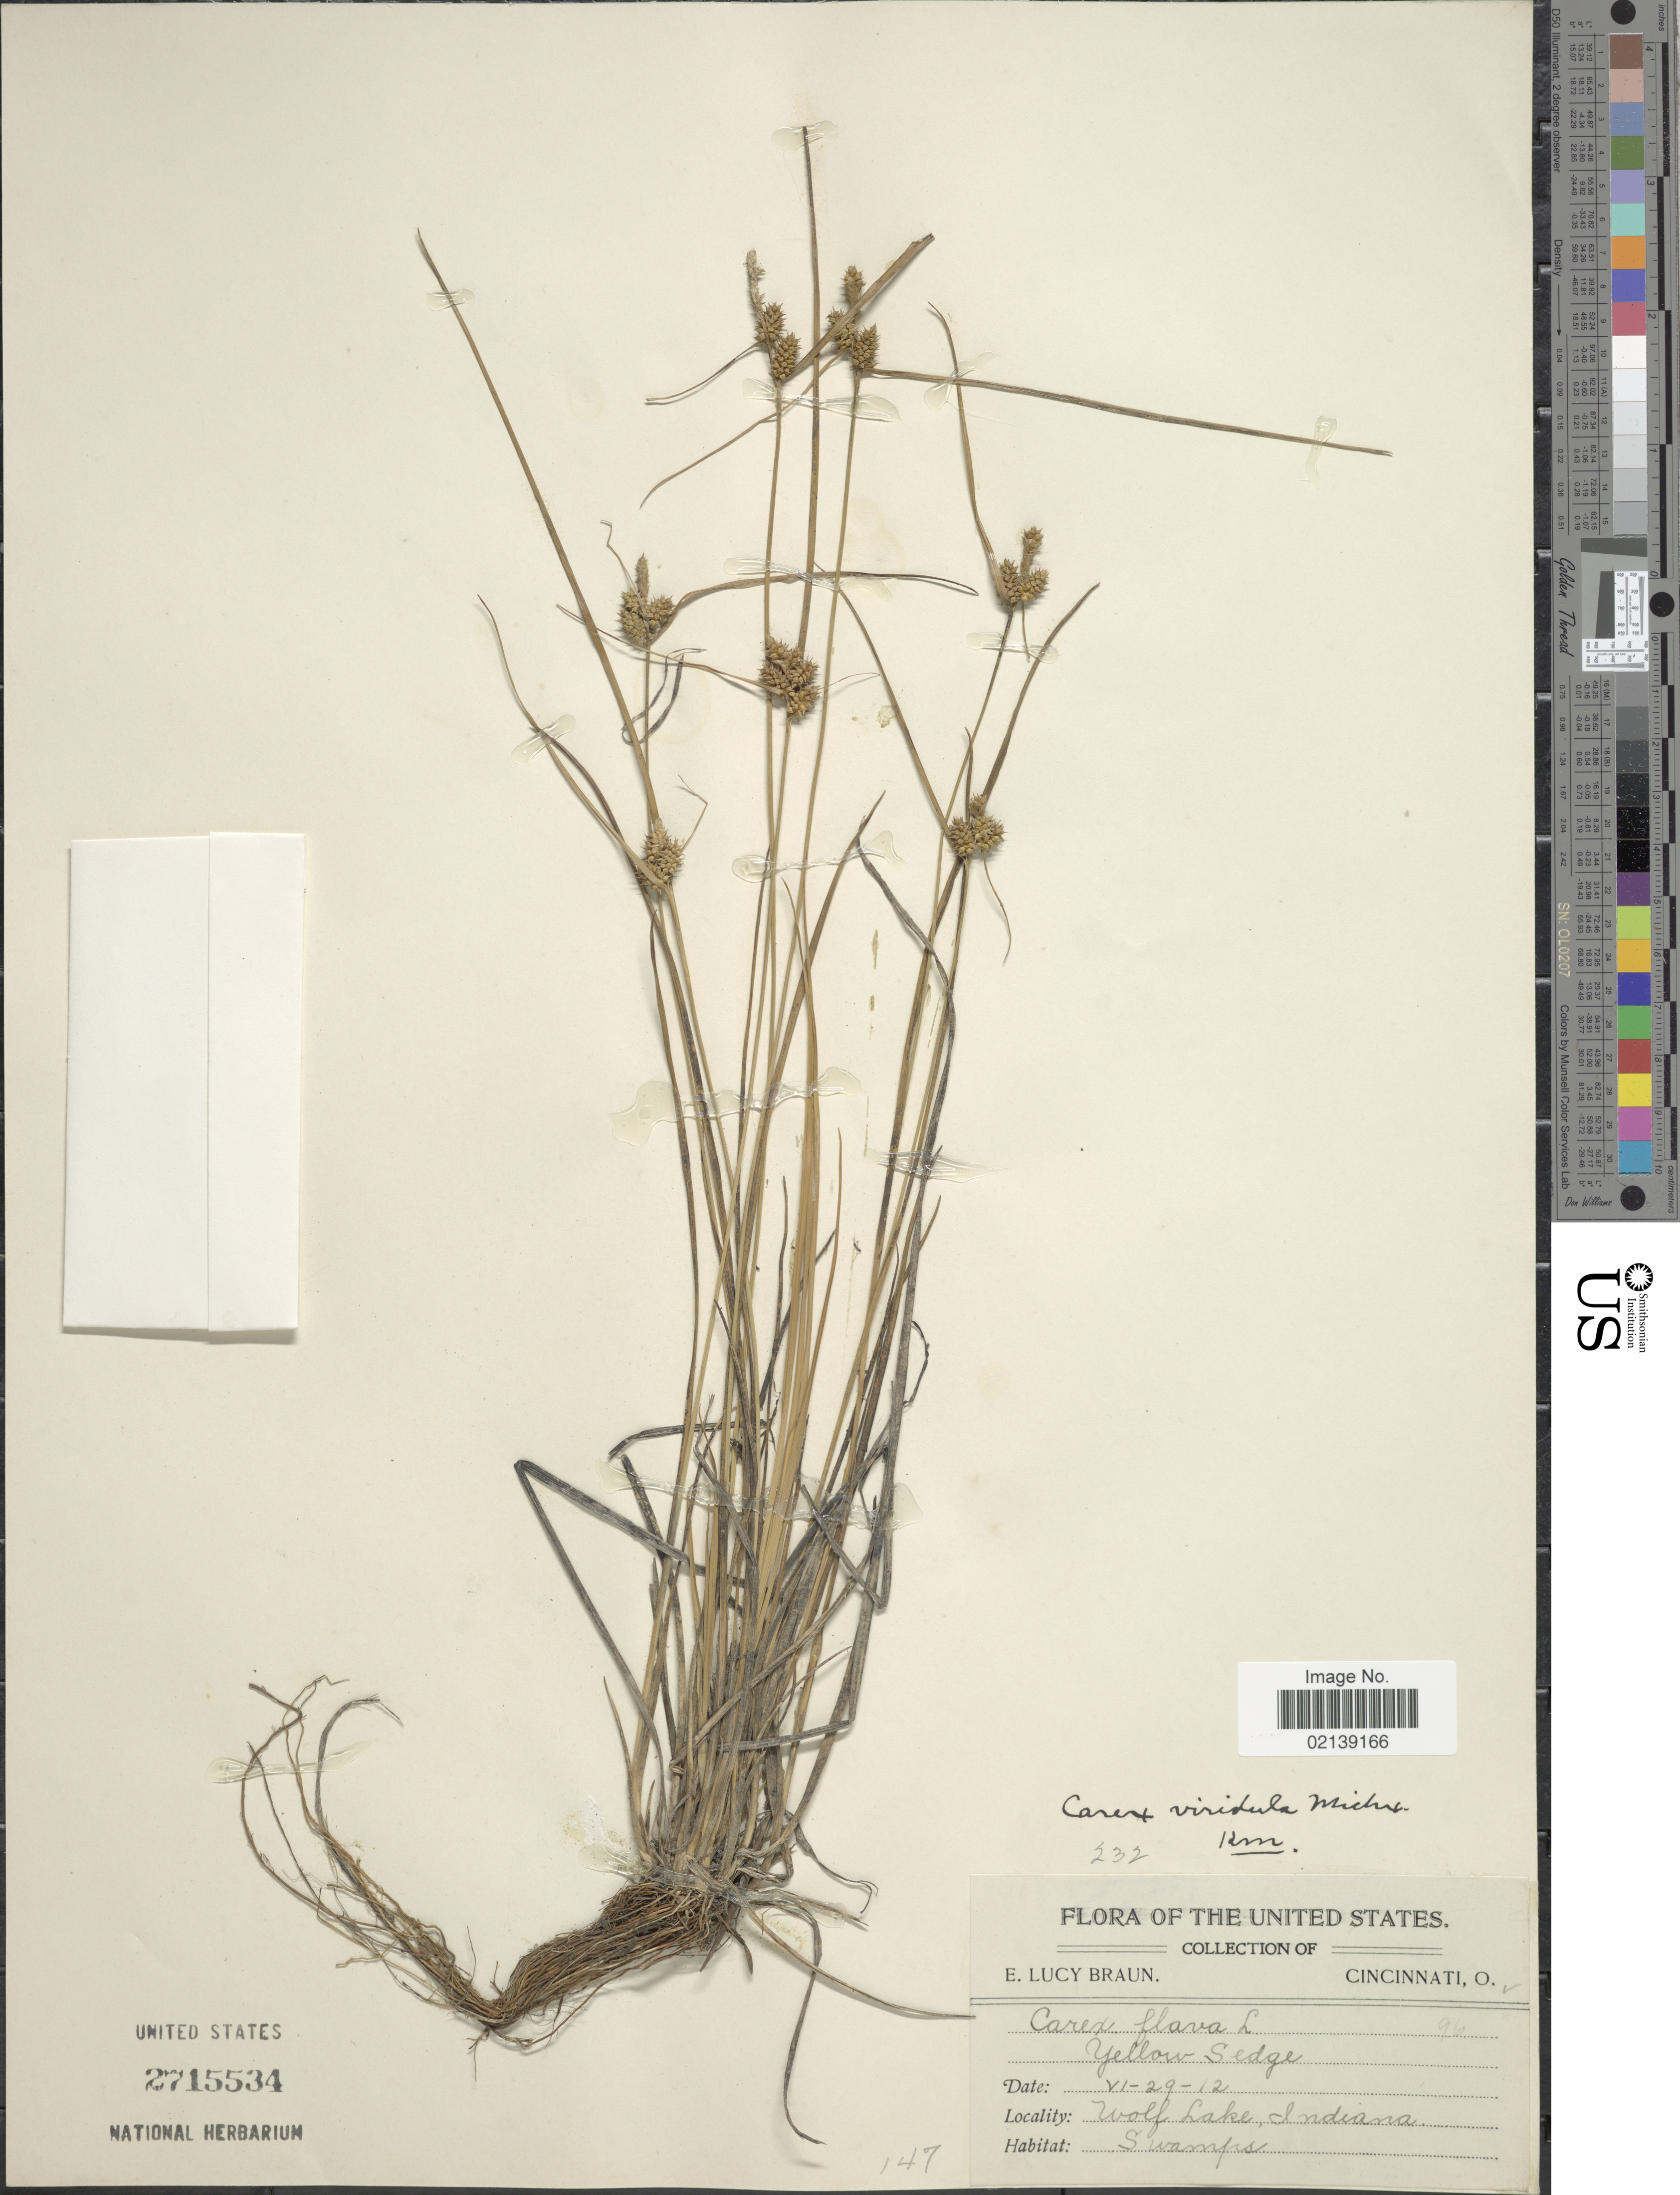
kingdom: Plantae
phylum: Tracheophyta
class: Liliopsida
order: Poales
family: Cyperaceae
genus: Carex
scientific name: Carex oederi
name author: Retz.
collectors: E. L. Braun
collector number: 96?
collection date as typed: Transcribed d/m/y: 29/6/12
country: United States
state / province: Indiana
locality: Wolf Lake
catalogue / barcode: US 2715534